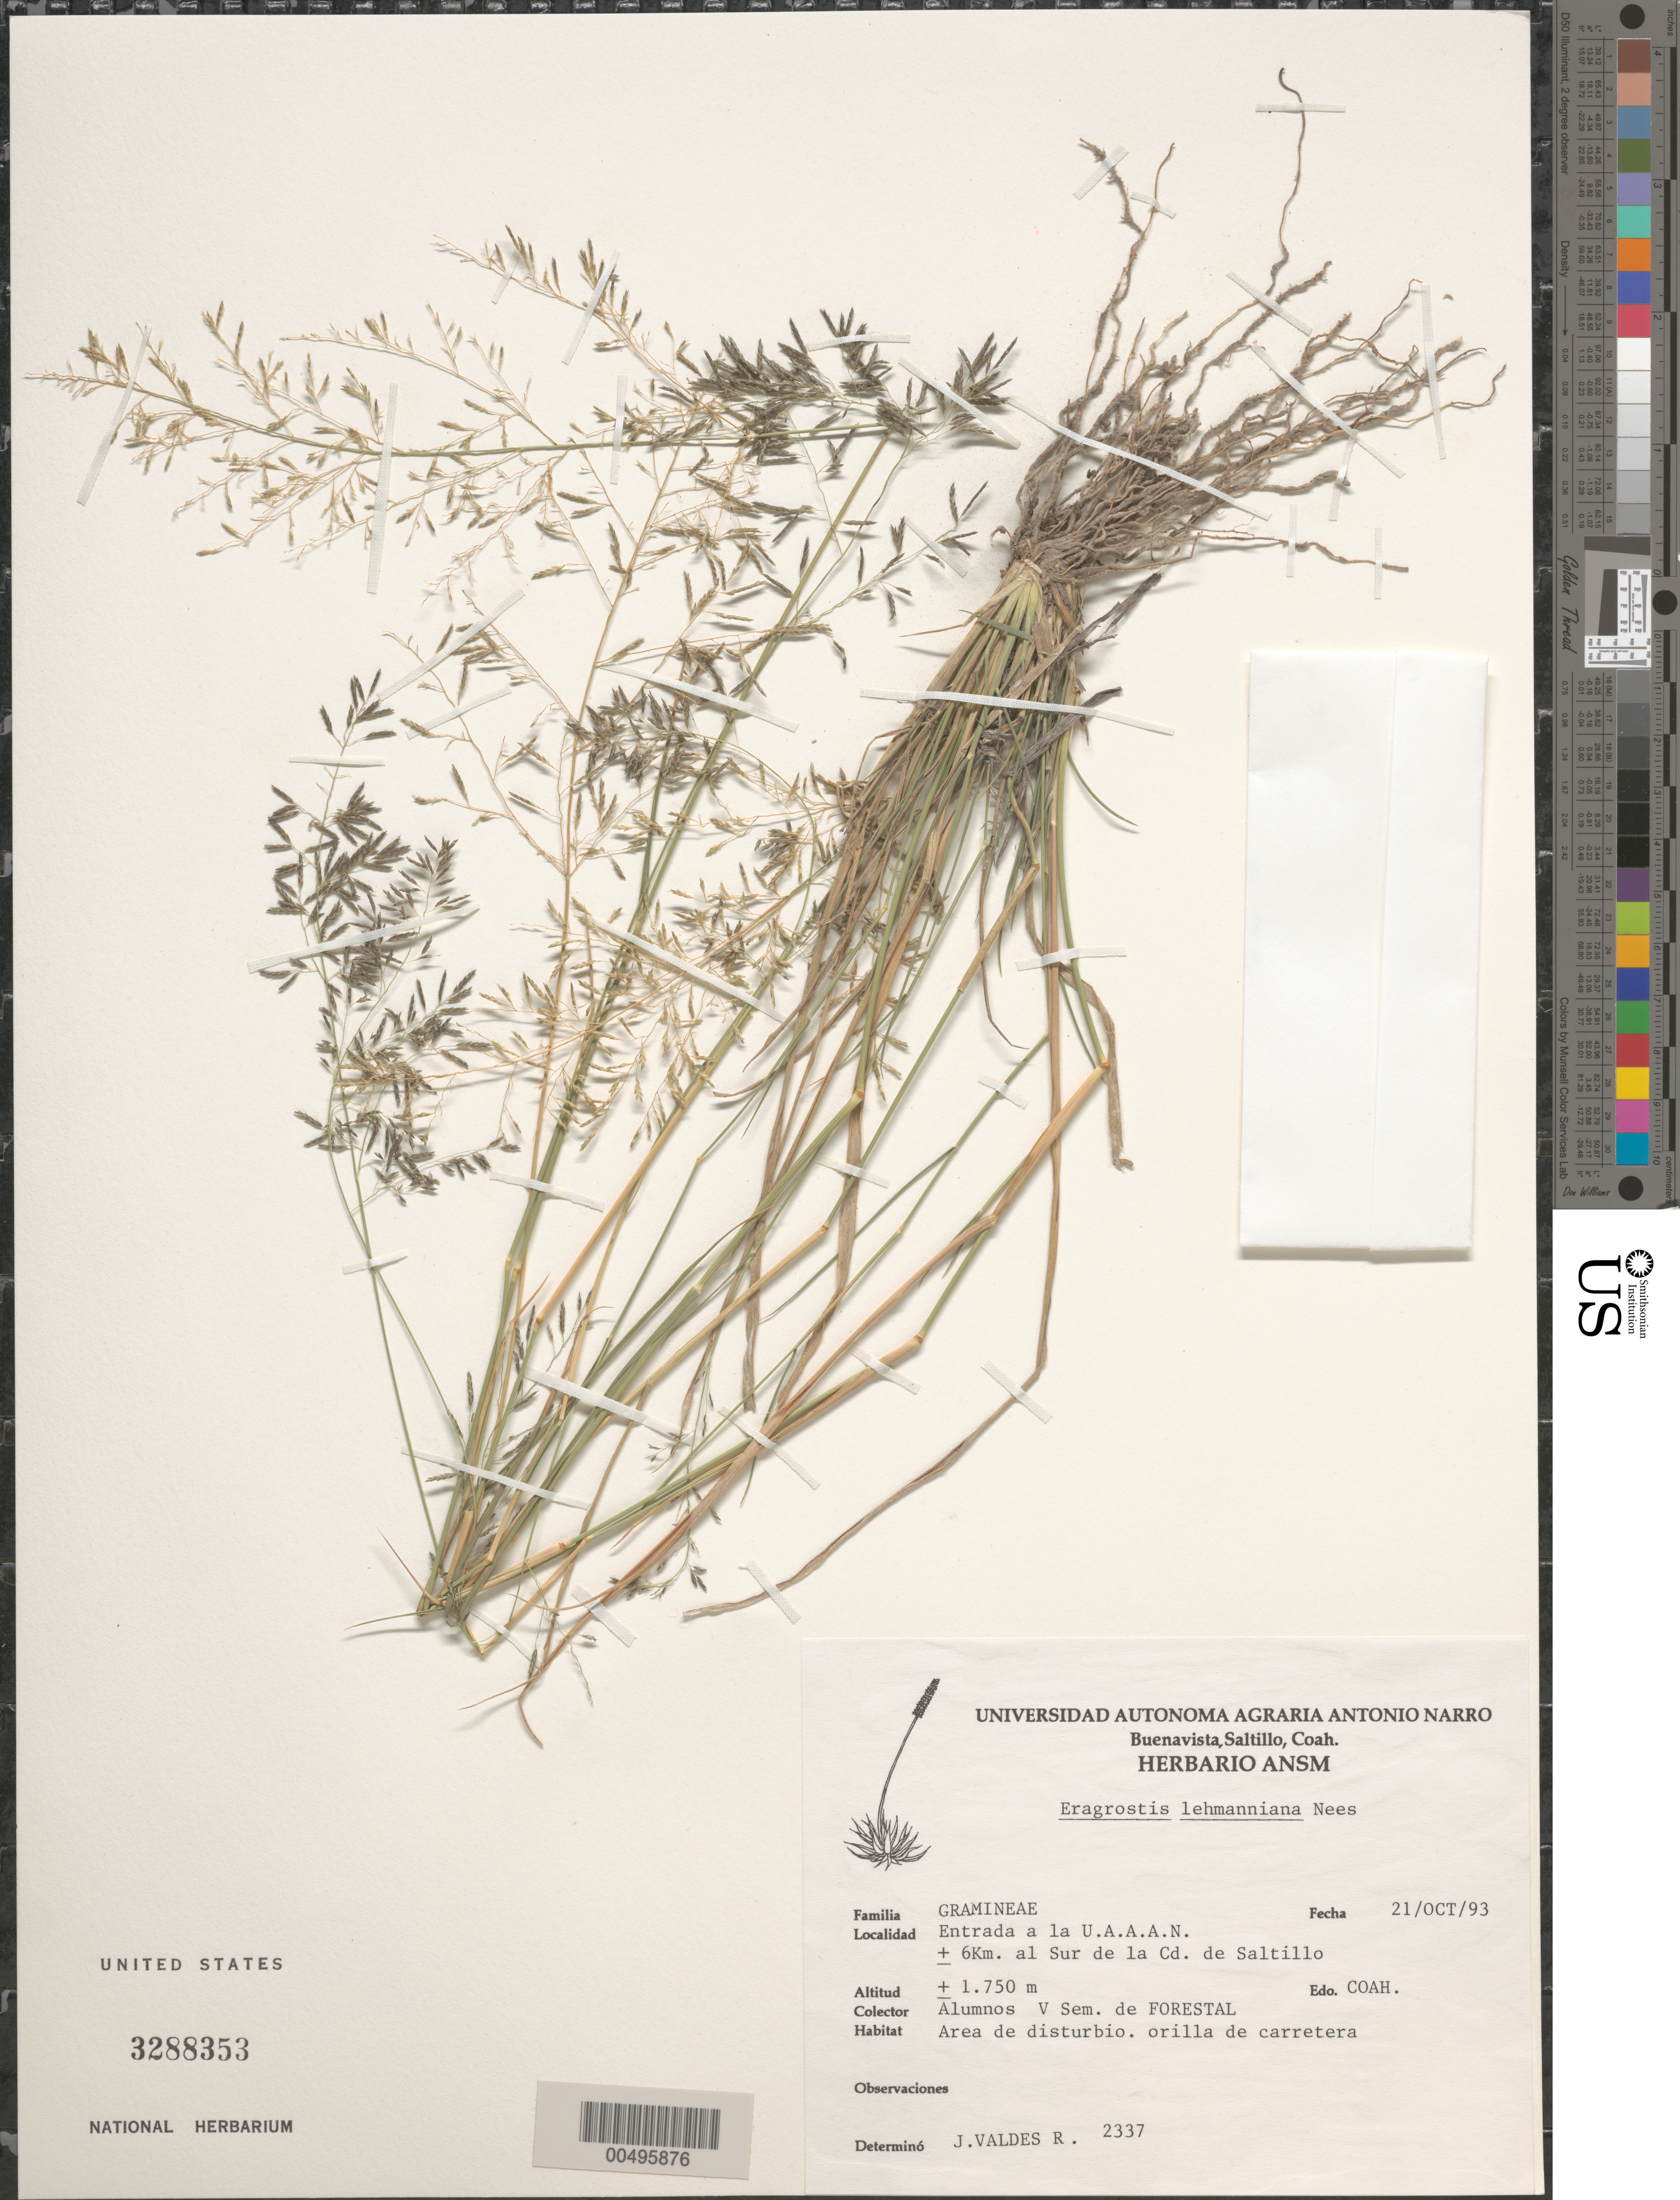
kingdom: Plantae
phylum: Tracheophyta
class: Liliopsida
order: Poales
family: Poaceae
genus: Eragrostis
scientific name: Eragrostis lehmanniana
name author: Nees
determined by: Valdés-Reyna, Jesús, (ANSM), Universidad Autonoma Agraria Antonio Narro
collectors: Alumnos V Sem de Forestal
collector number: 2337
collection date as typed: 21 Oct 1993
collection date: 1993-10-21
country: Mexico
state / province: Coahuila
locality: Entrada a la U.A.A.A.N., 6 km S of the Cd. of Saltillo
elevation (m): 1750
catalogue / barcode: US 3288353